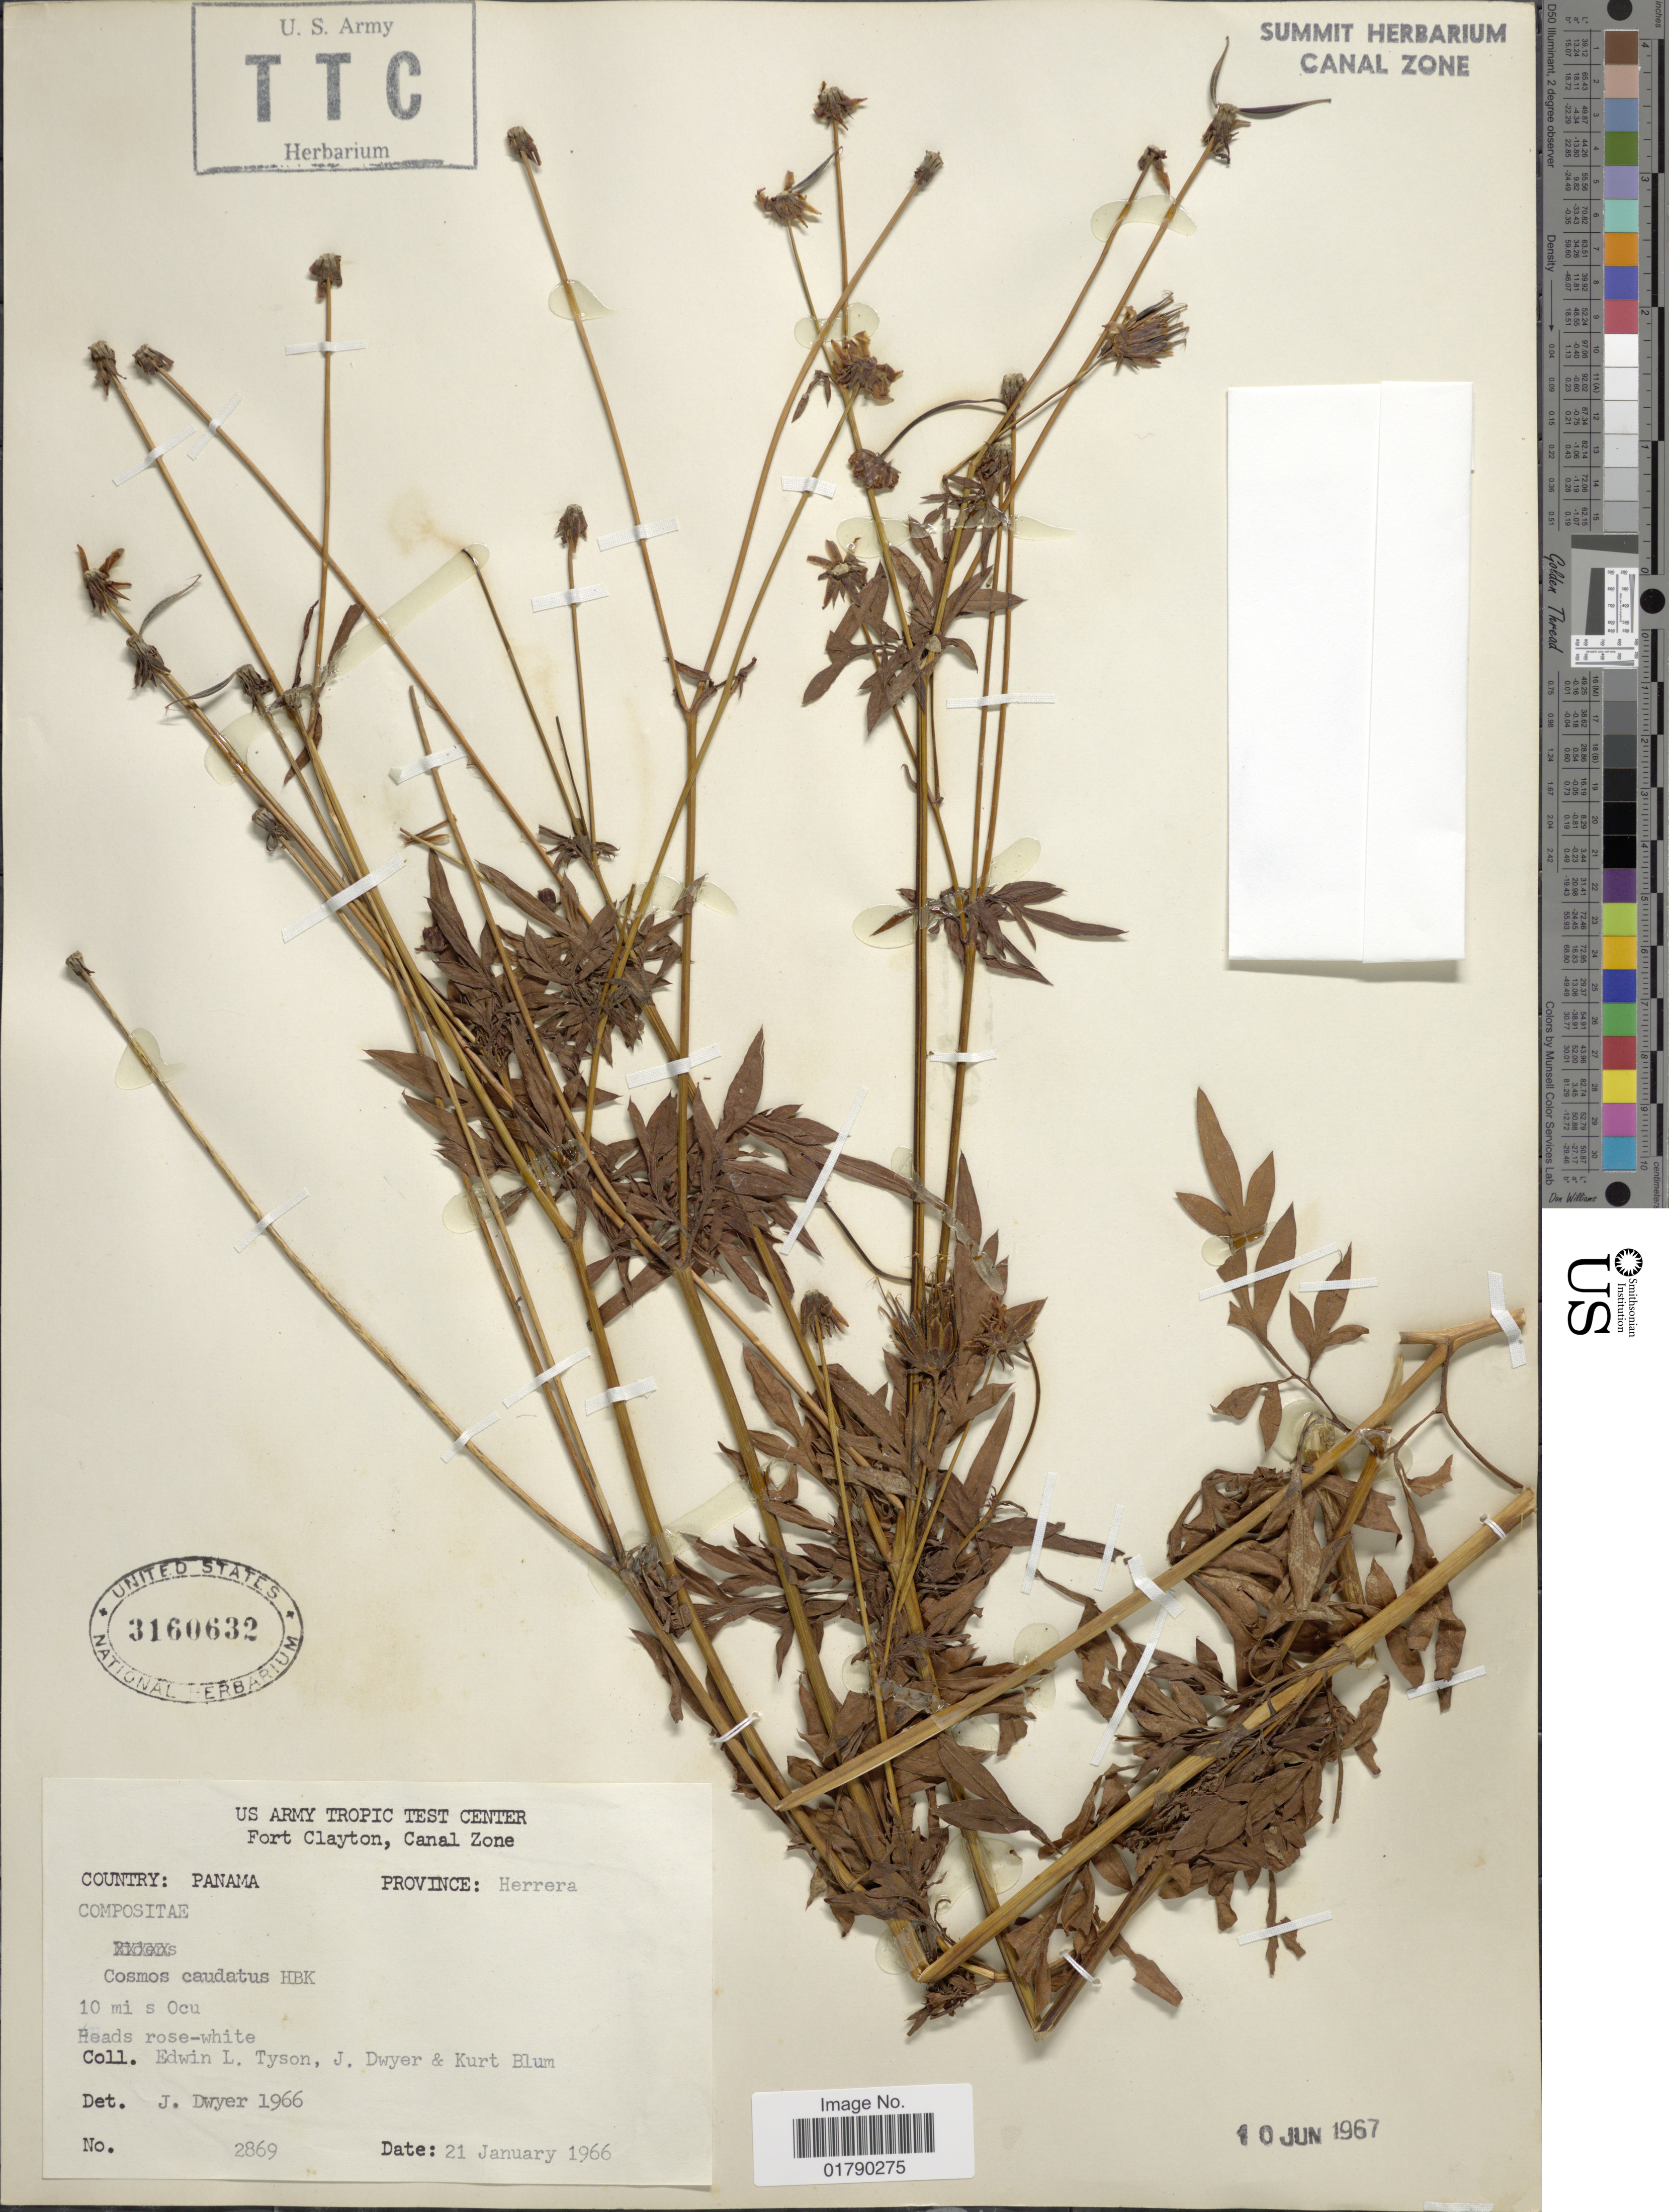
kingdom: Plantae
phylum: Tracheophyta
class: Magnoliopsida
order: Asterales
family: Asteraceae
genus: Cosmos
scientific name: Cosmos caudatus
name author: Kunth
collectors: E. L. Tyson, J. Dwyer & K. E. Blum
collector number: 2869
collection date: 1966-01-21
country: Panama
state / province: Herrera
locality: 10 mi s Ocu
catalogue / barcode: US 3160632